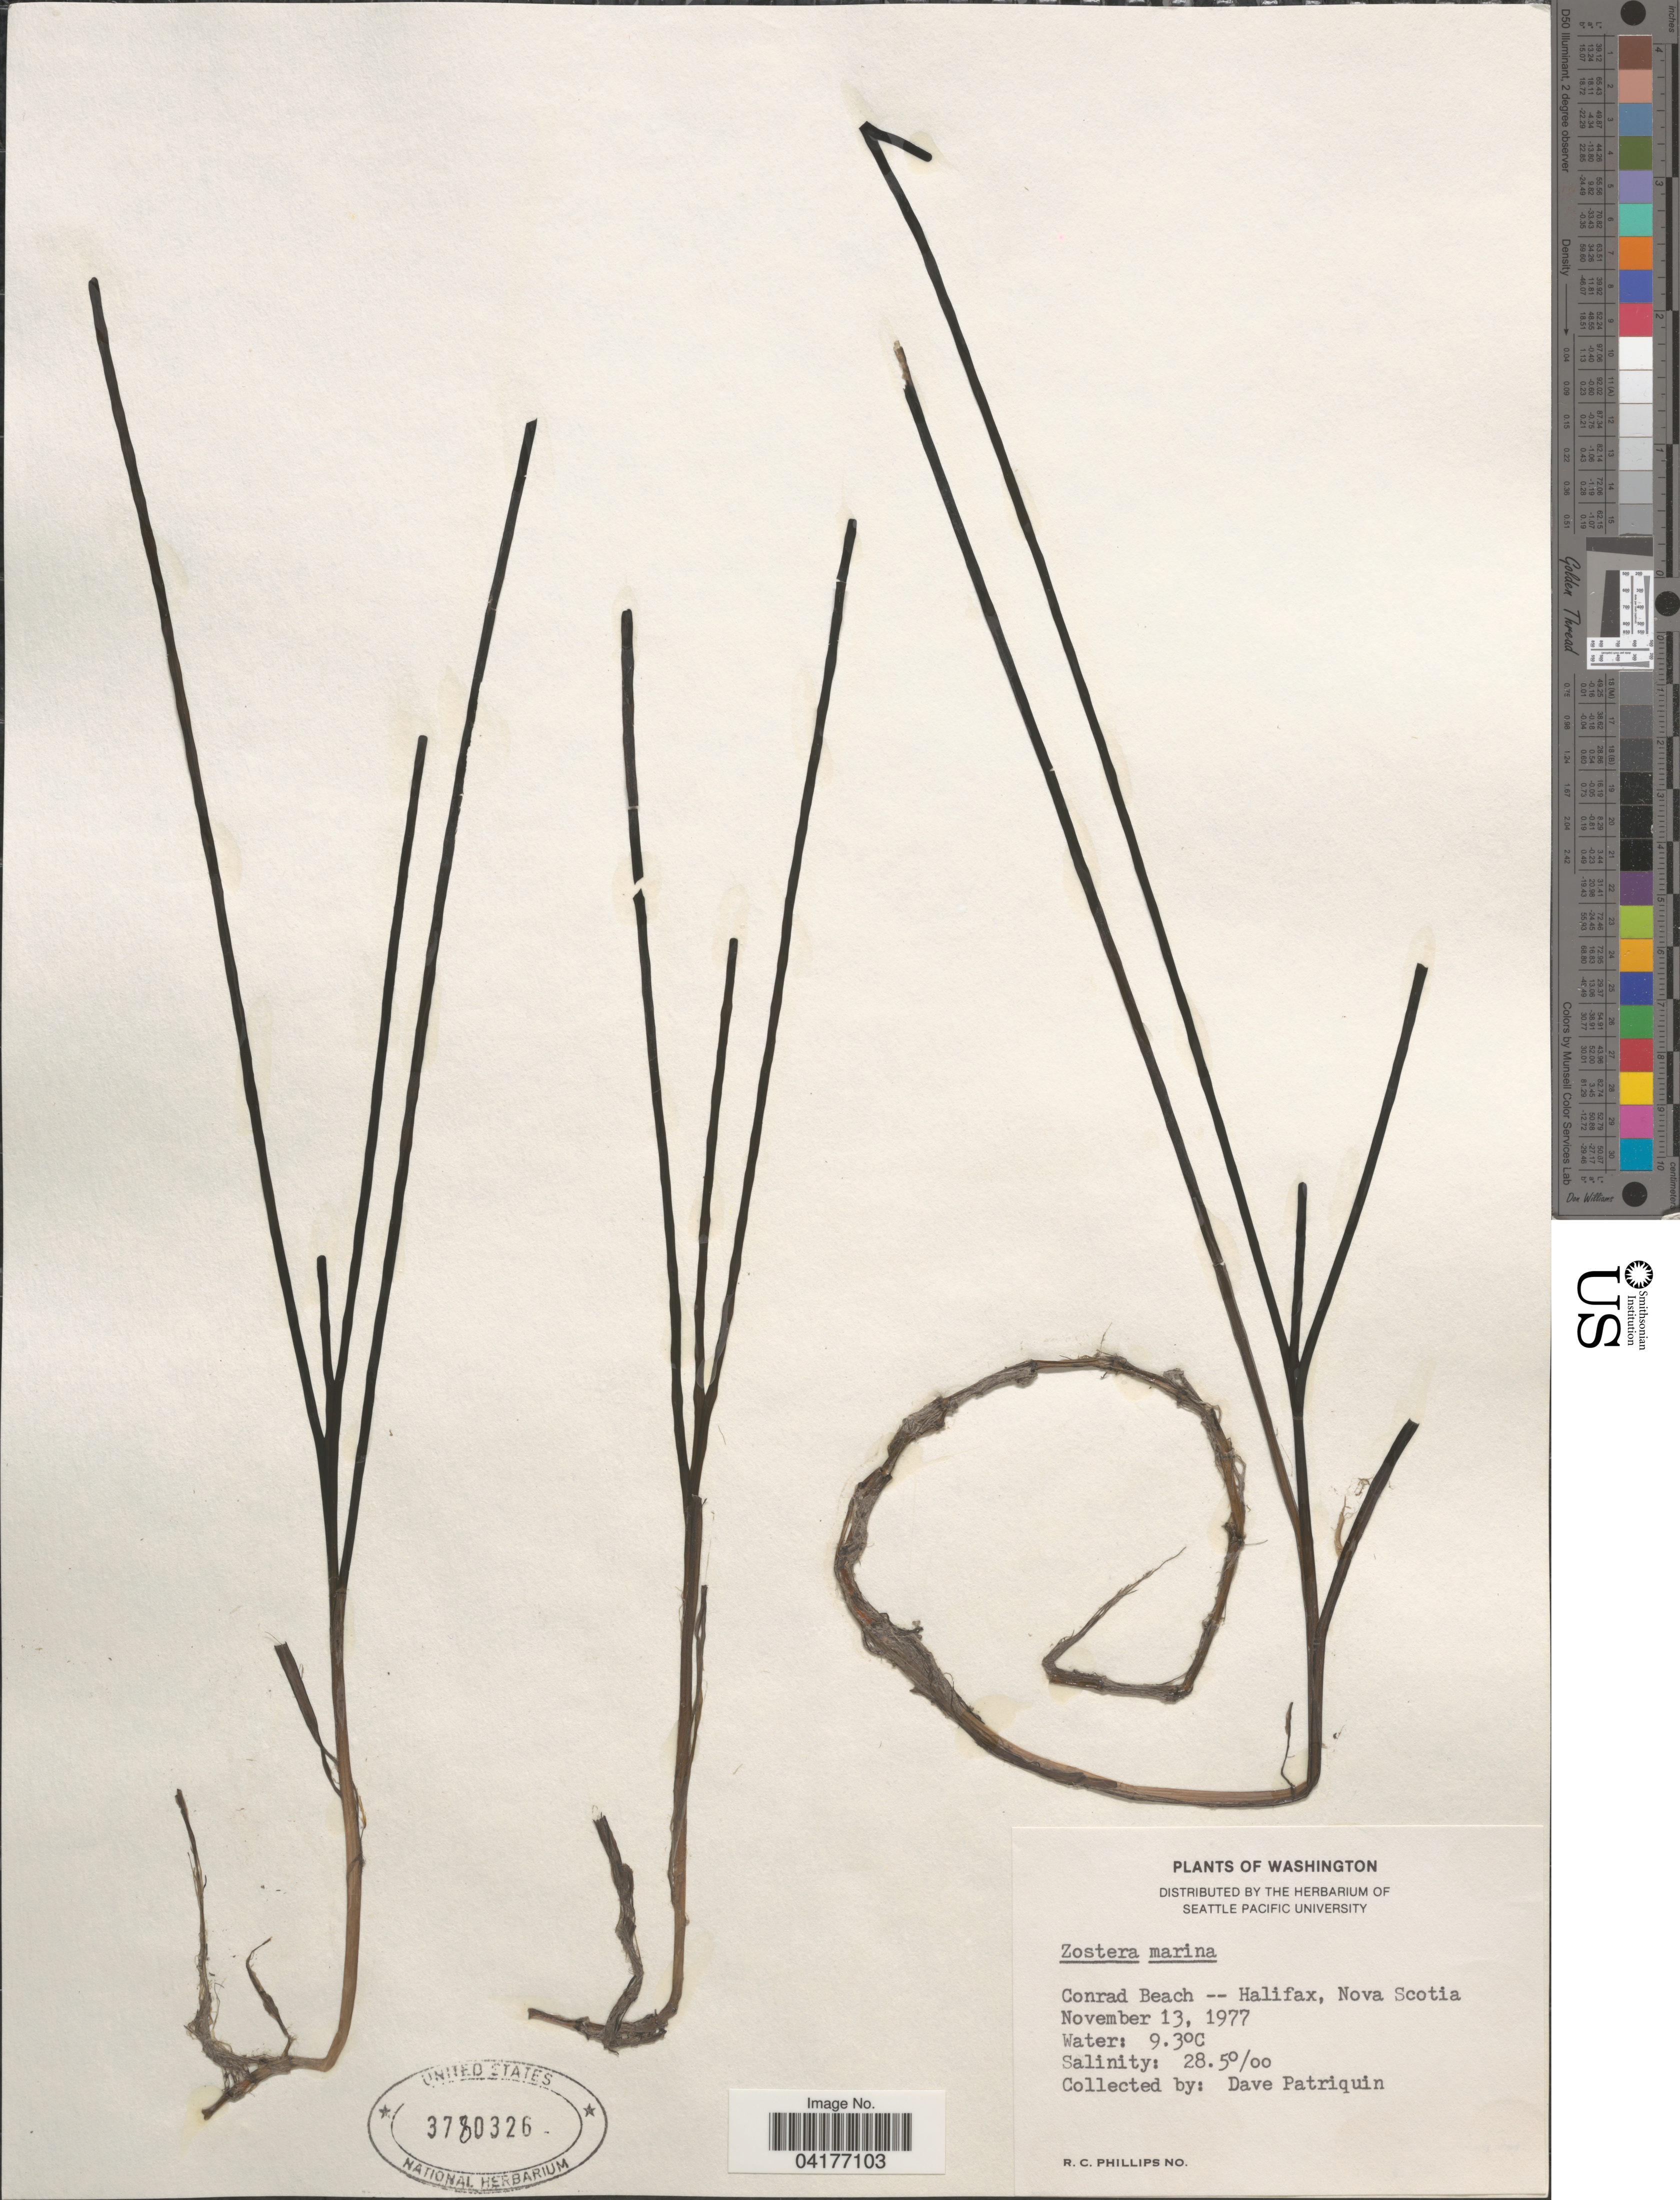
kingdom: Plantae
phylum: Tracheophyta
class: Liliopsida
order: Alismatales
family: Zosteraceae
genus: Zostera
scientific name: Zostera marina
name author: L.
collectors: D. Patriquin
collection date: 1977-11-13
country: Canada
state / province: Nova Scotia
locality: Conrad Beach -- Halifax.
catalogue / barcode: US 3780326